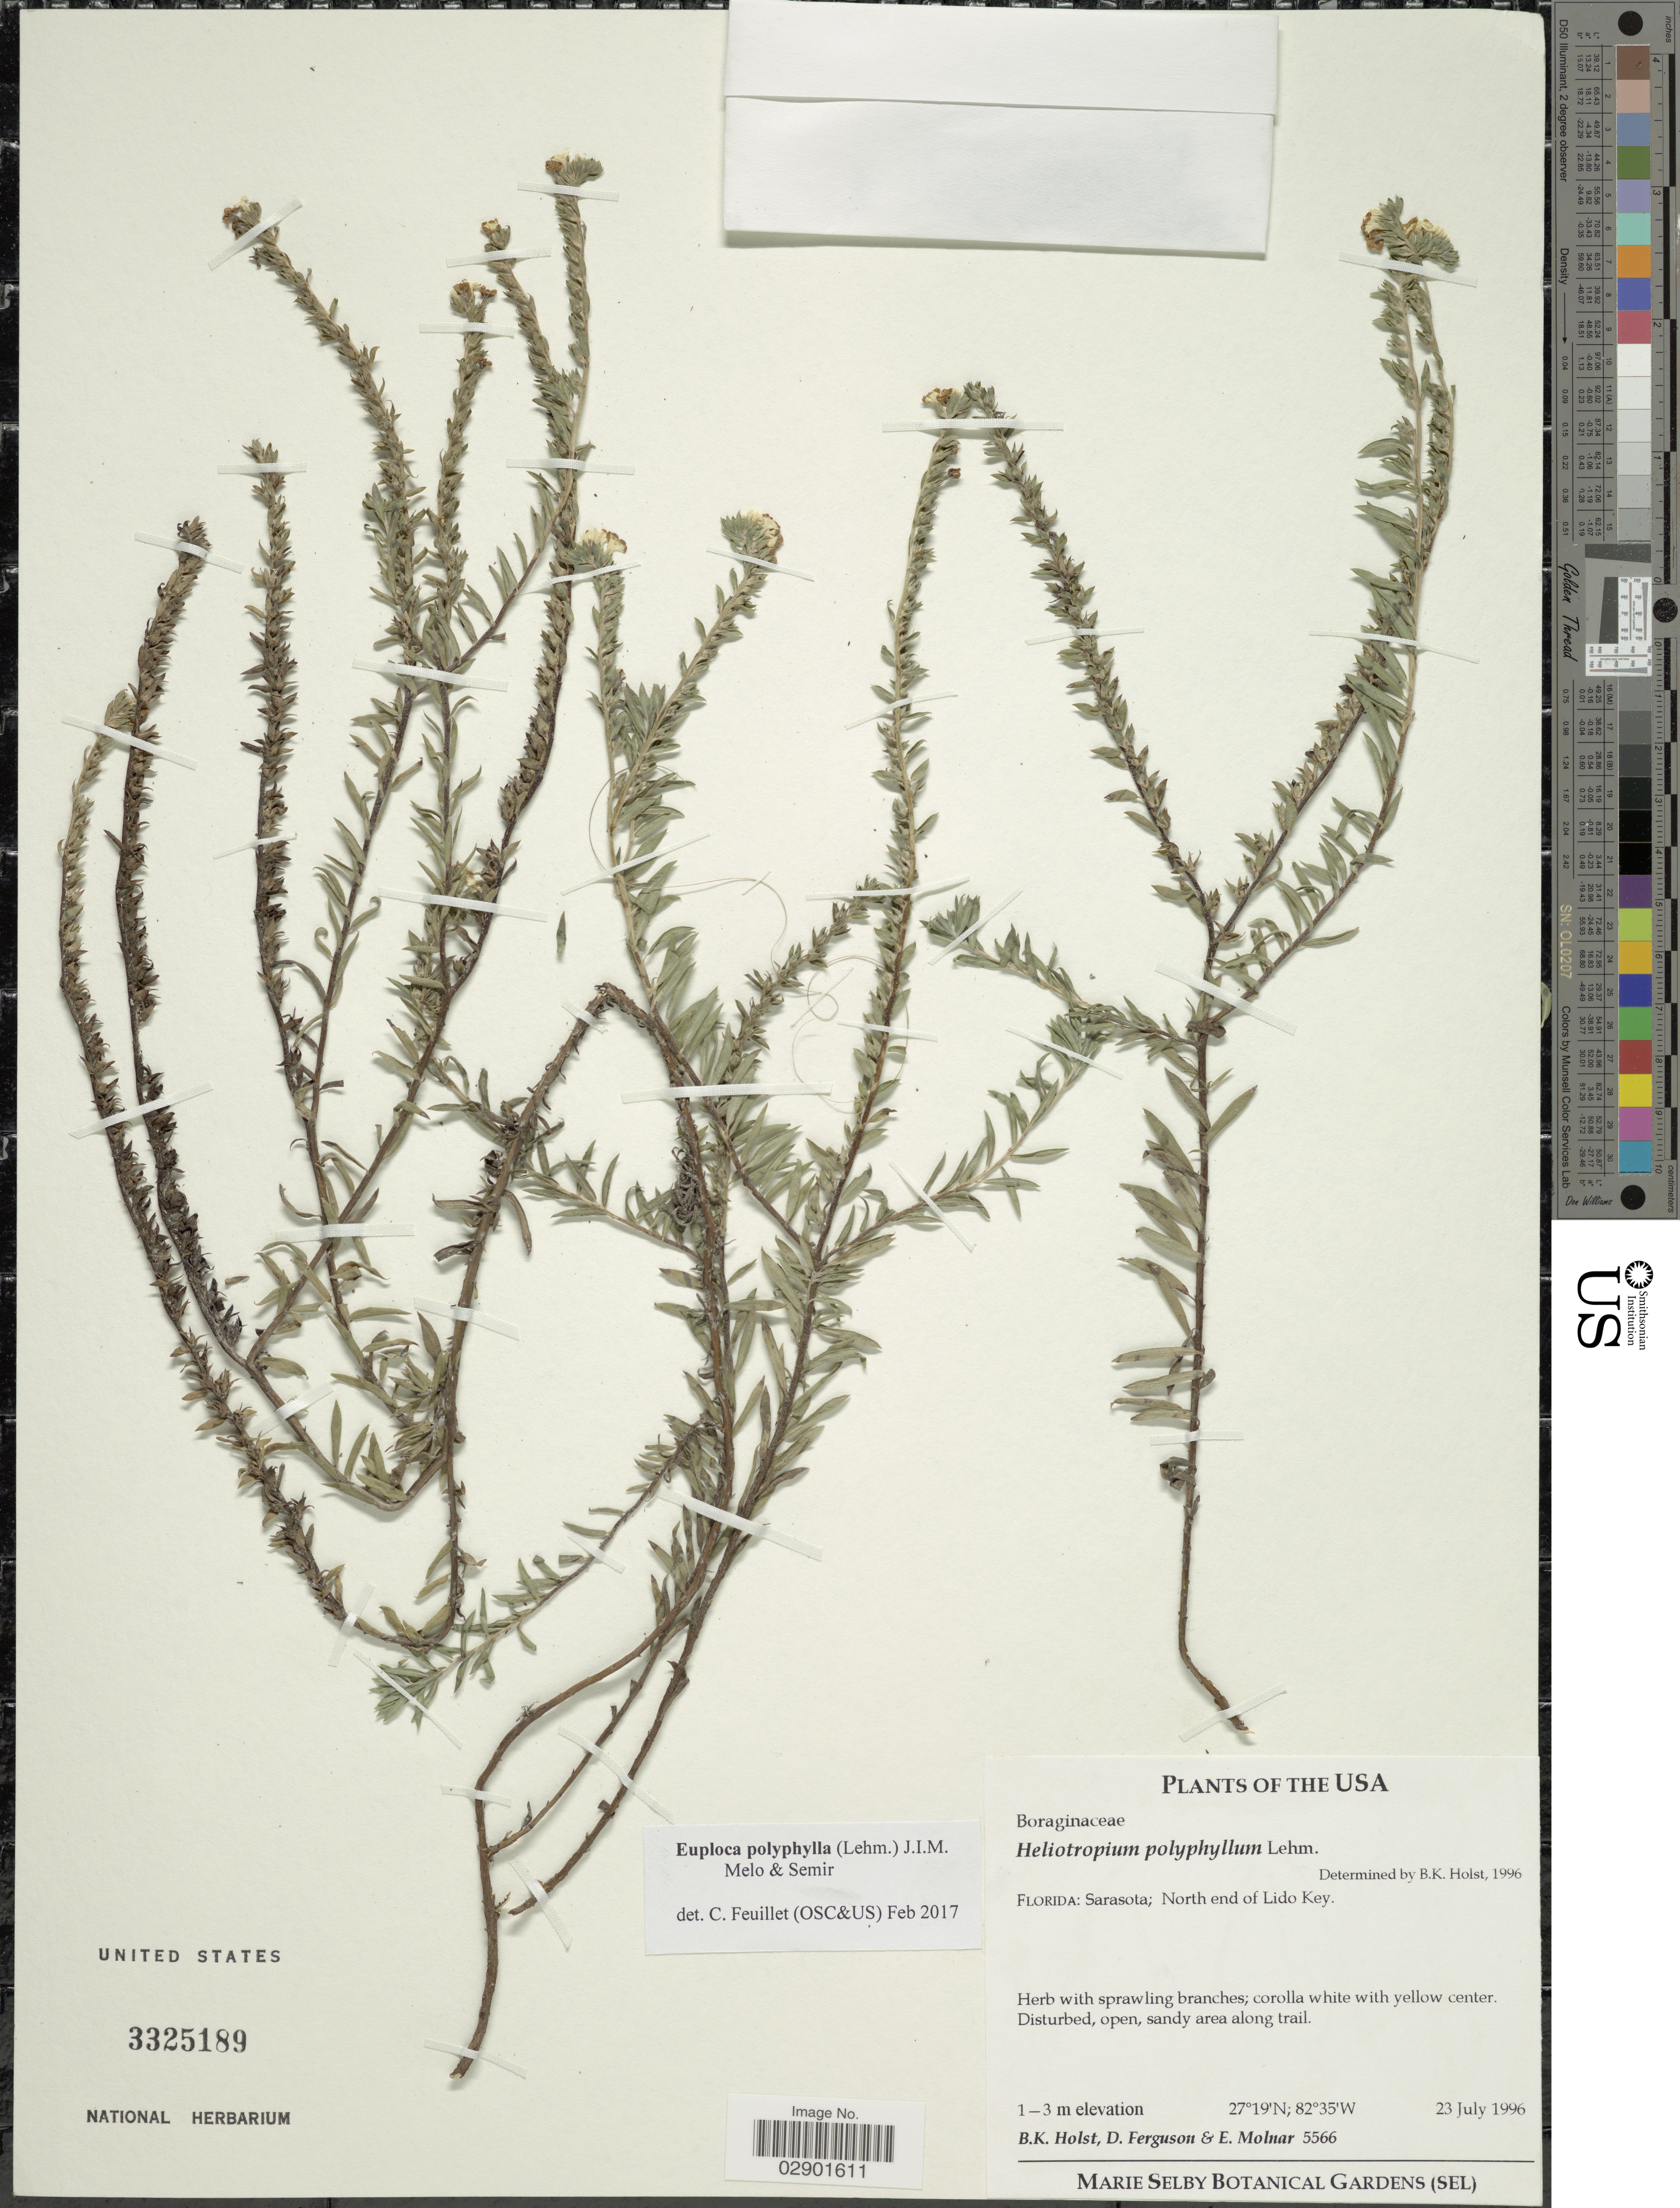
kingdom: Plantae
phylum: Tracheophyta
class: Magnoliopsida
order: Boraginales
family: Heliotropiaceae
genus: Euploca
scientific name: Euploca polyphylla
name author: (Lehm.) J.I.M. Melo & Semir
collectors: B. Holst, D. Ferguson & E. Molnar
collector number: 5566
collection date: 1996-07-23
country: United States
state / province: Florida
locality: The USA. Sarasota; North end of Lido Key.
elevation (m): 1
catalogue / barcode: US 3325189